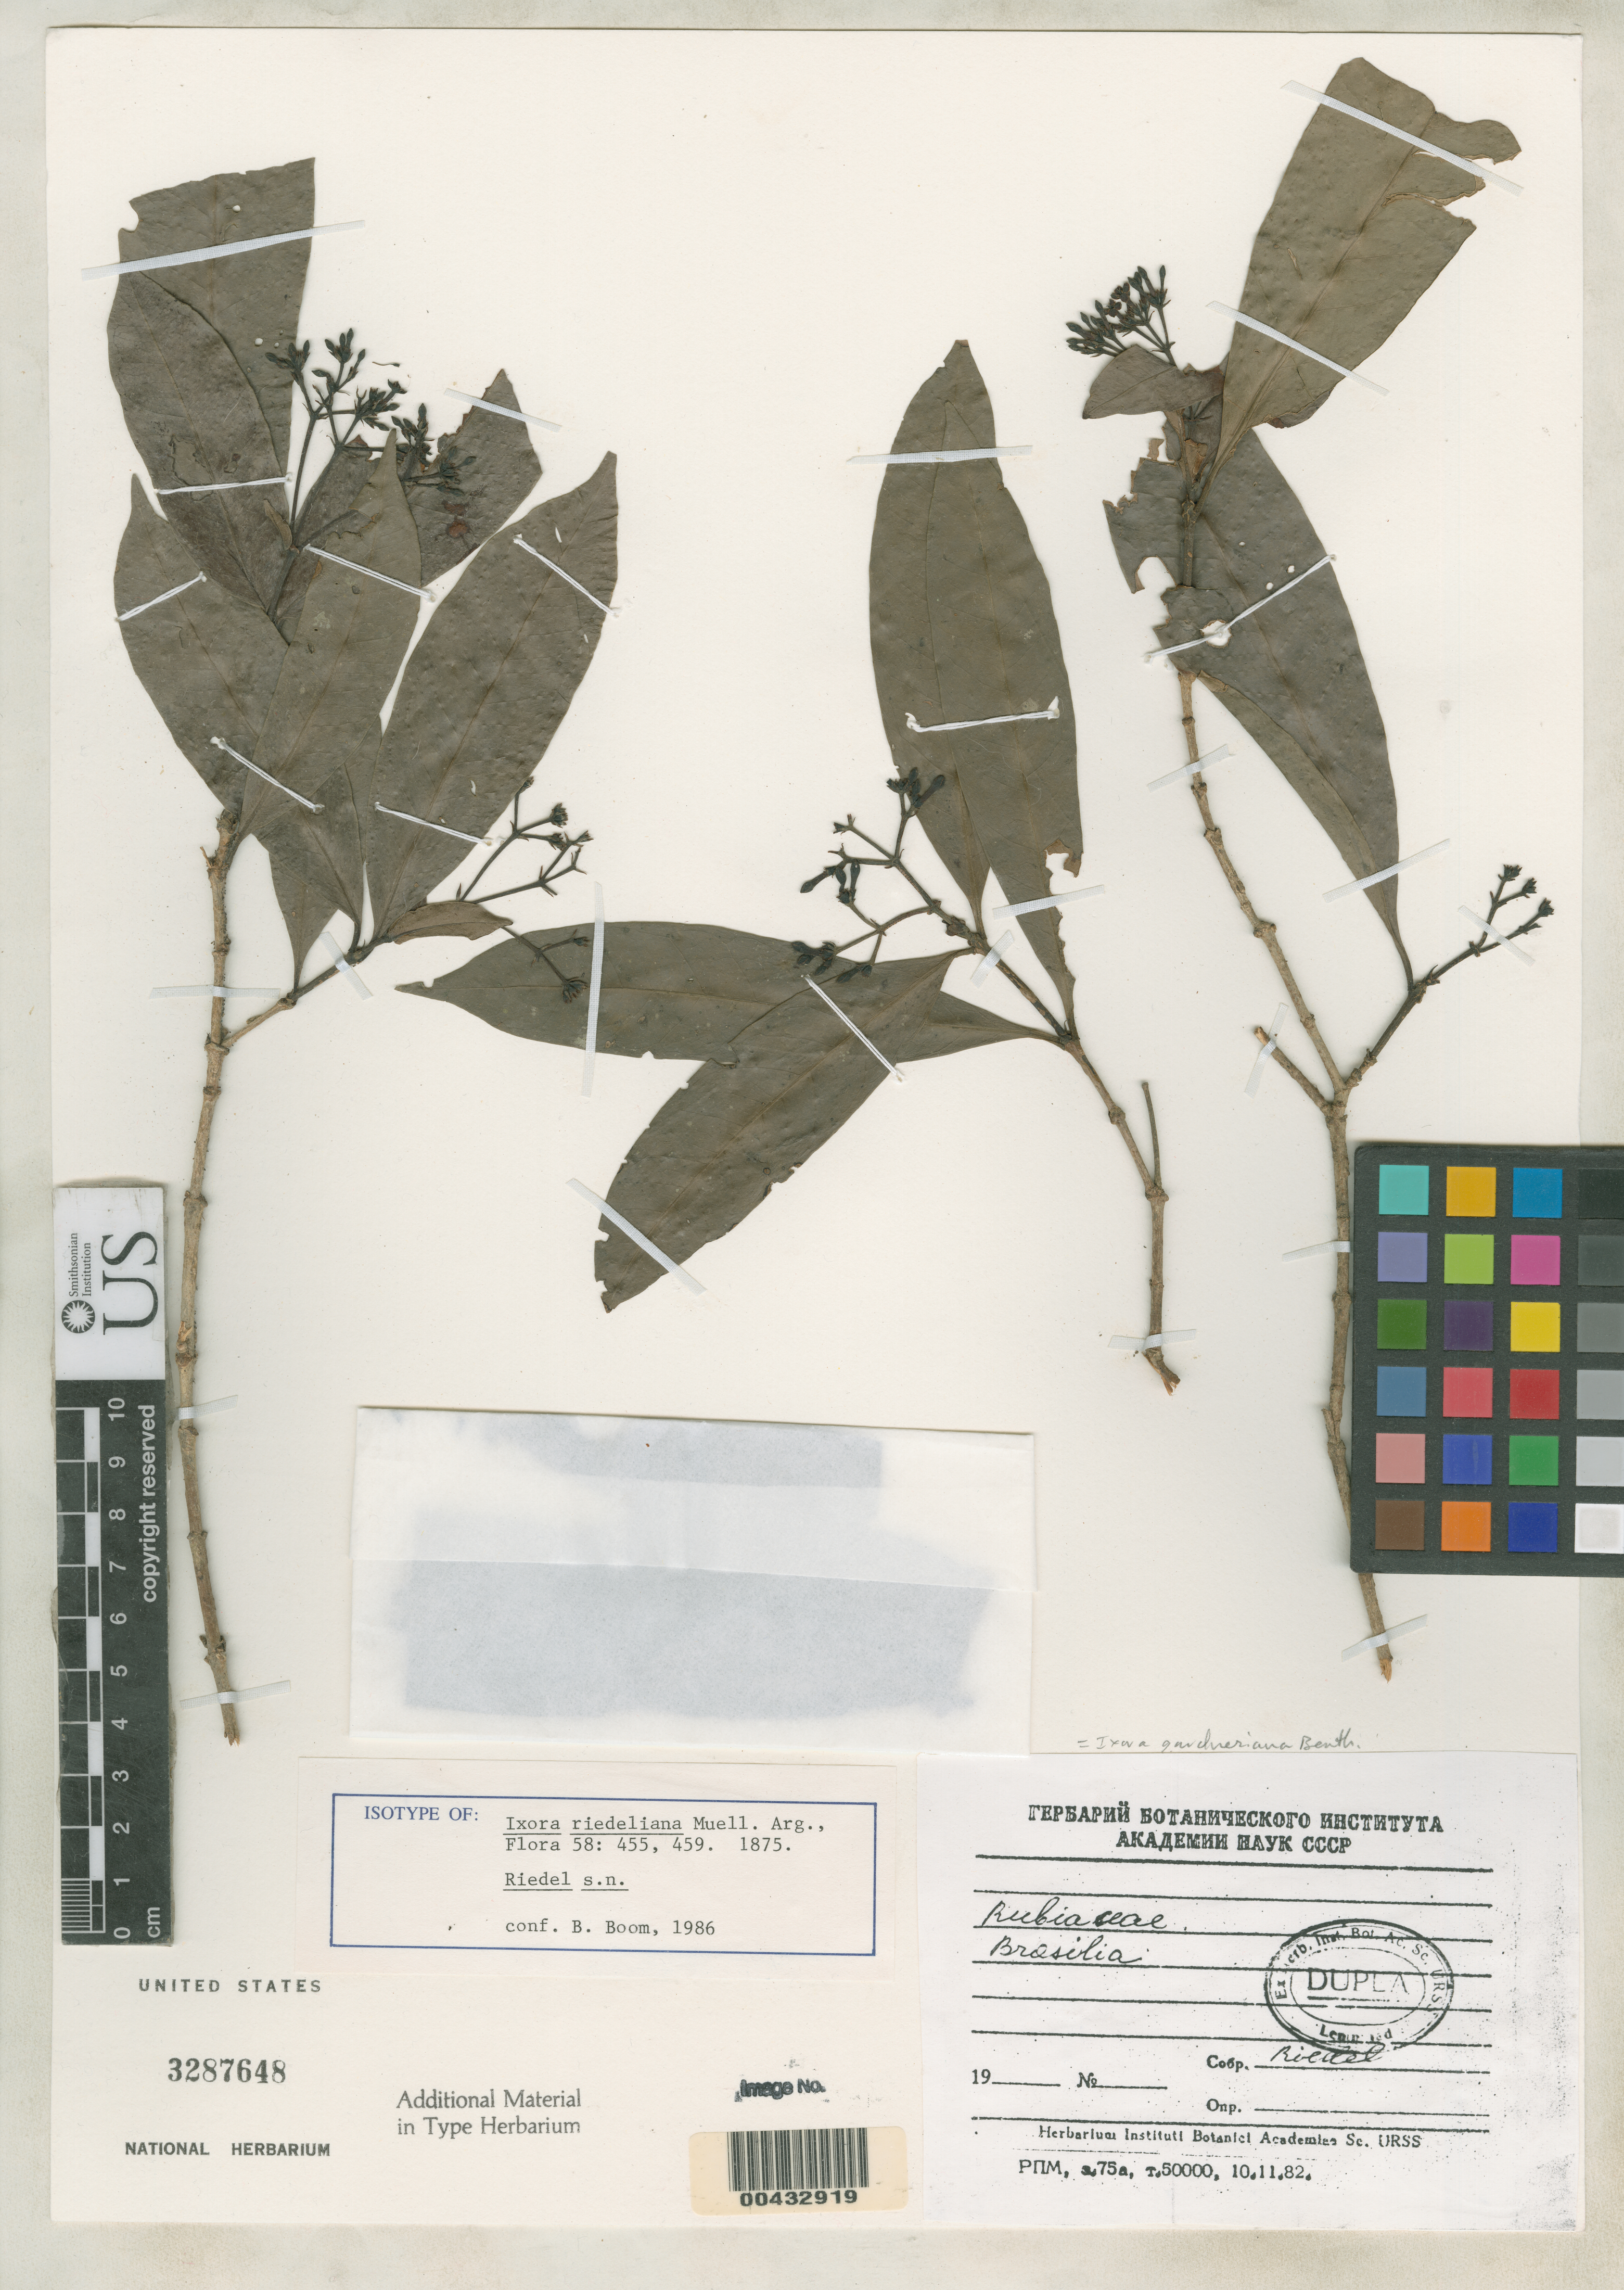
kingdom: Plantae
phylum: Tracheophyta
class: Magnoliopsida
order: Gentianales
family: Rubiaceae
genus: Ixora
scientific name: Ixora riedeliana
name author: Müll. Arg.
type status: Isotype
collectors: L. Riedel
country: Brazil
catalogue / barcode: US 3287648